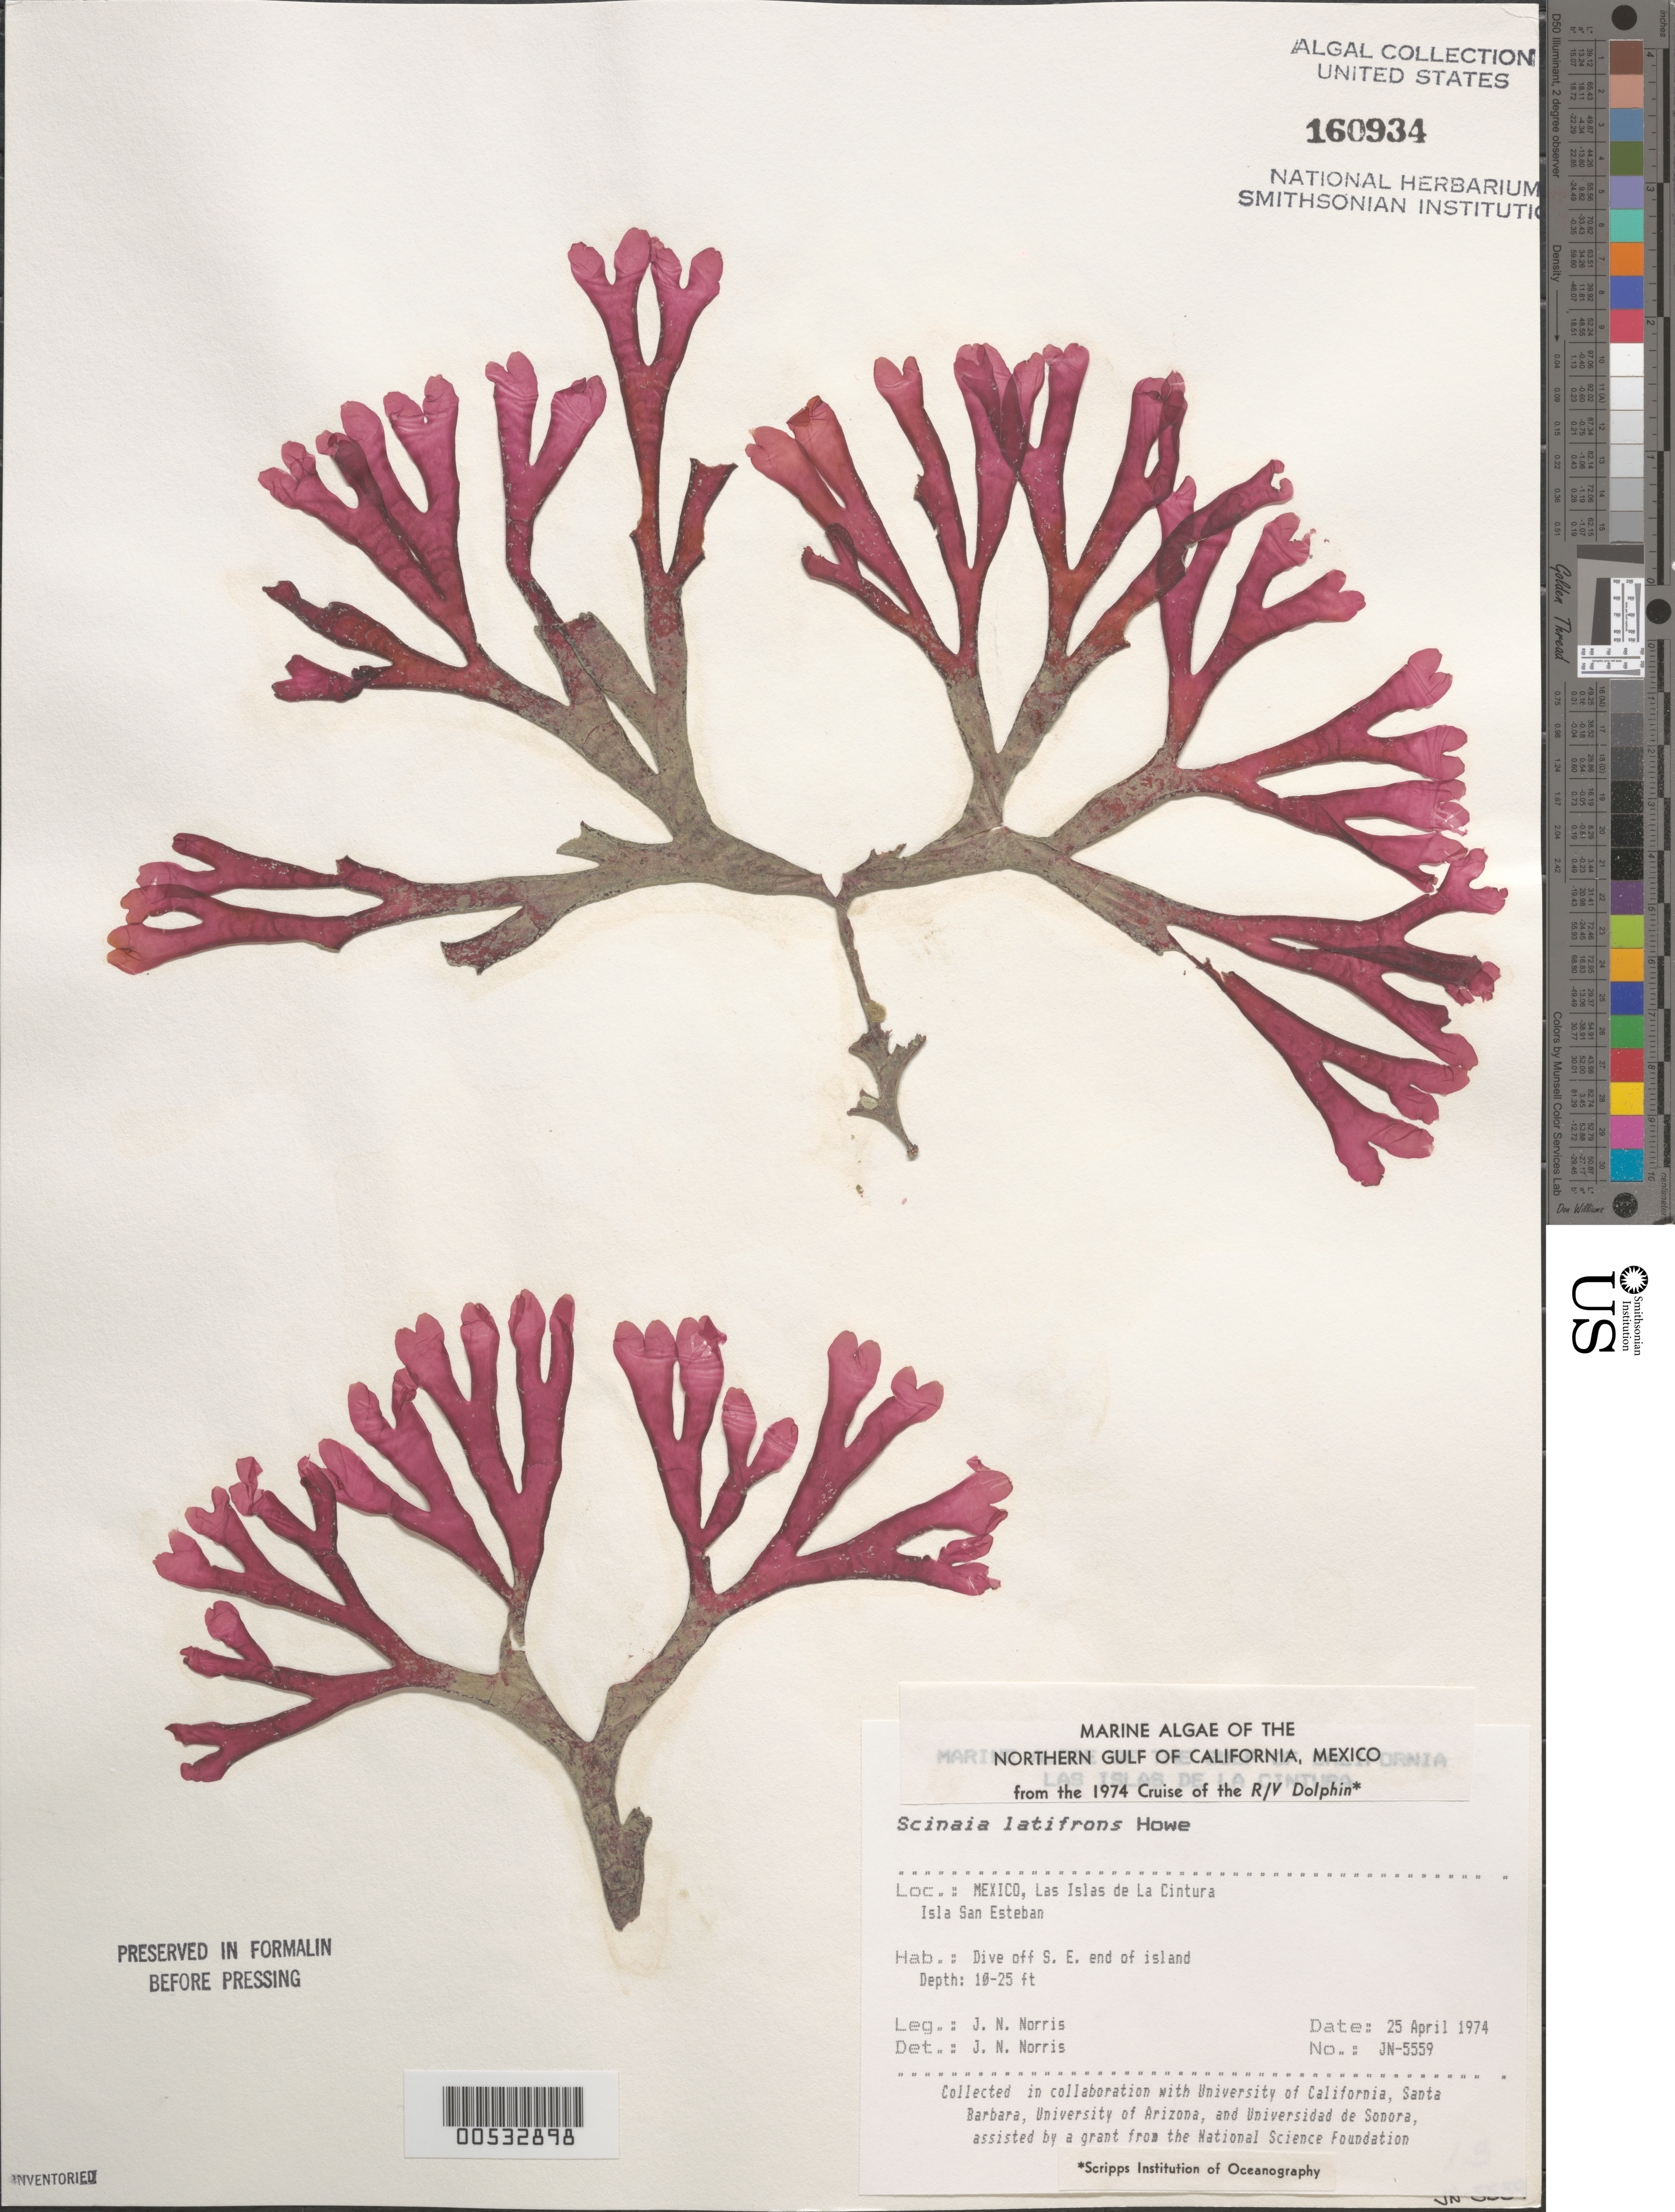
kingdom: Plantae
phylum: Rhodophyta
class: Florideophyceae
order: Nemaliales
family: Scinaiaceae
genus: Scinaia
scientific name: Scinaia latifrons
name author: M. Howe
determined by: Norris, James N.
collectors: J. N. Norris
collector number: JN-5559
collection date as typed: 25 Apr 1974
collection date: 1974-04-25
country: Mexico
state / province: Baja California Norte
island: Isla San Esteban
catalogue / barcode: US 160934